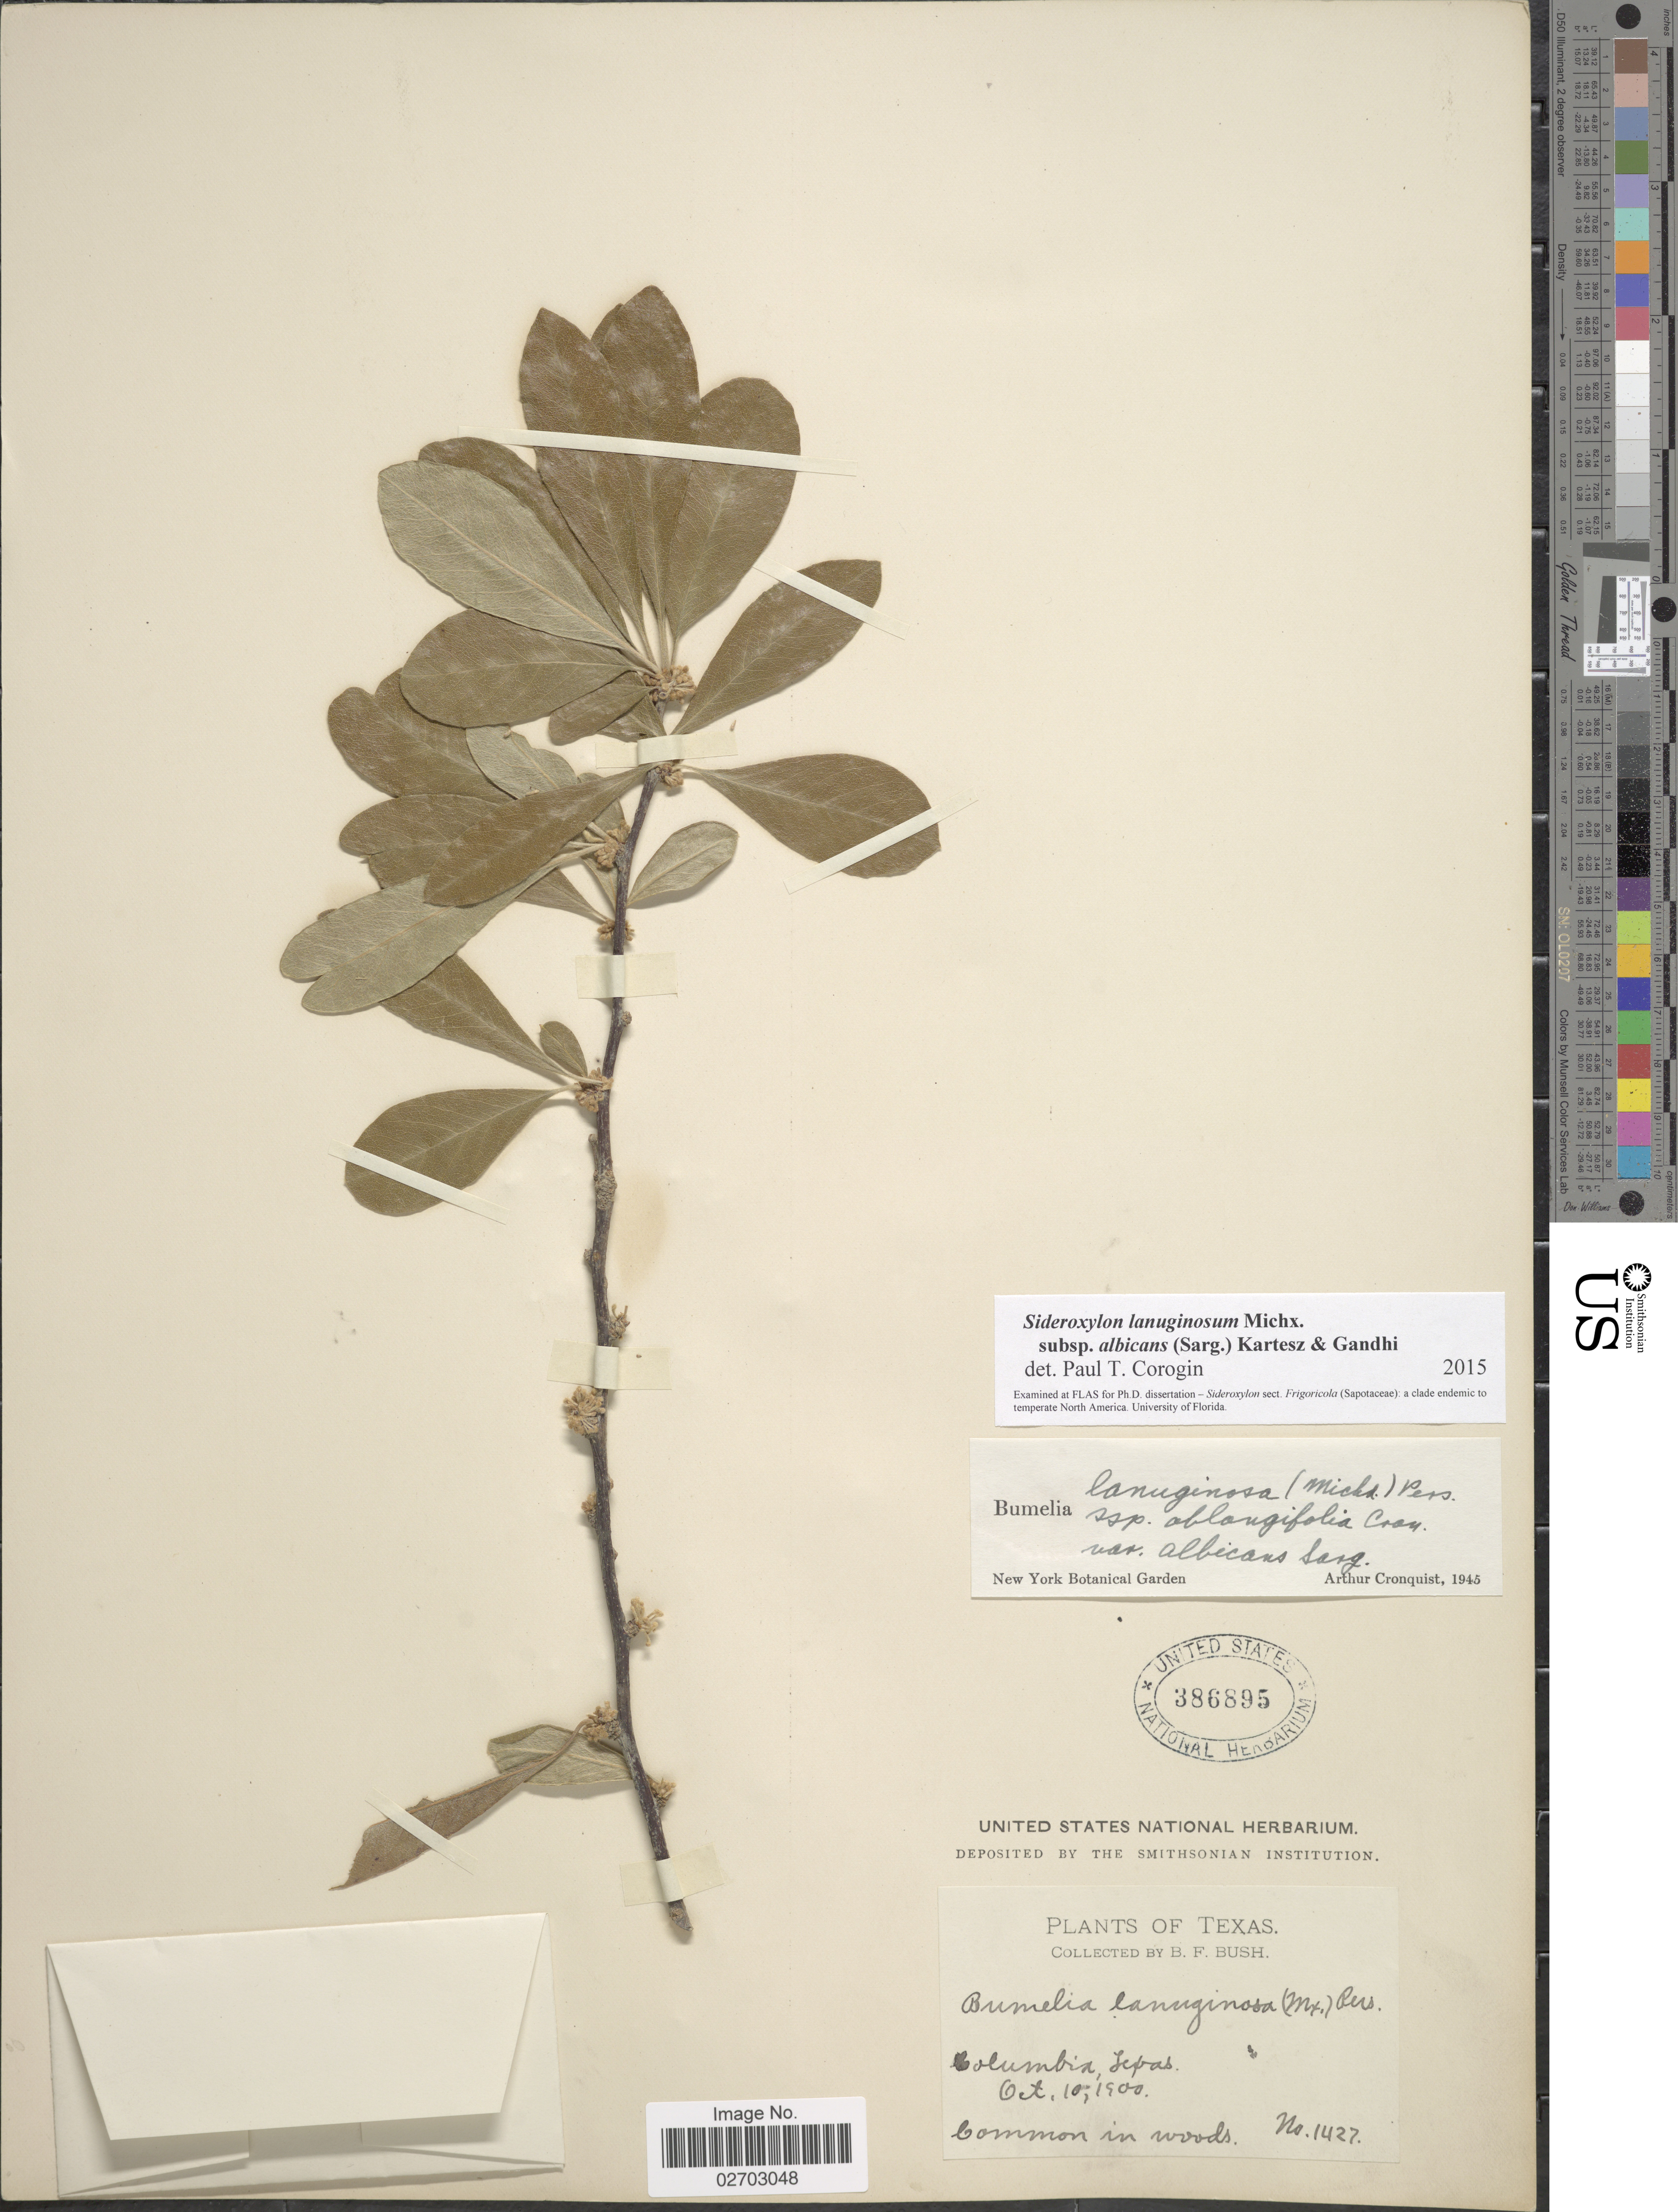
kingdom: Plantae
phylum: Tracheophyta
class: Magnoliopsida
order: Ericales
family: Sapotaceae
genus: Sideroxylon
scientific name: Sideroxylon lanuginosum subsp. albicans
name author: (Sarg.) Kartesz & Gandhi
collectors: B. F. Bush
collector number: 1427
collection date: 1900-10-10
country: United States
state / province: Texas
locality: Columbia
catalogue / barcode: US 386895